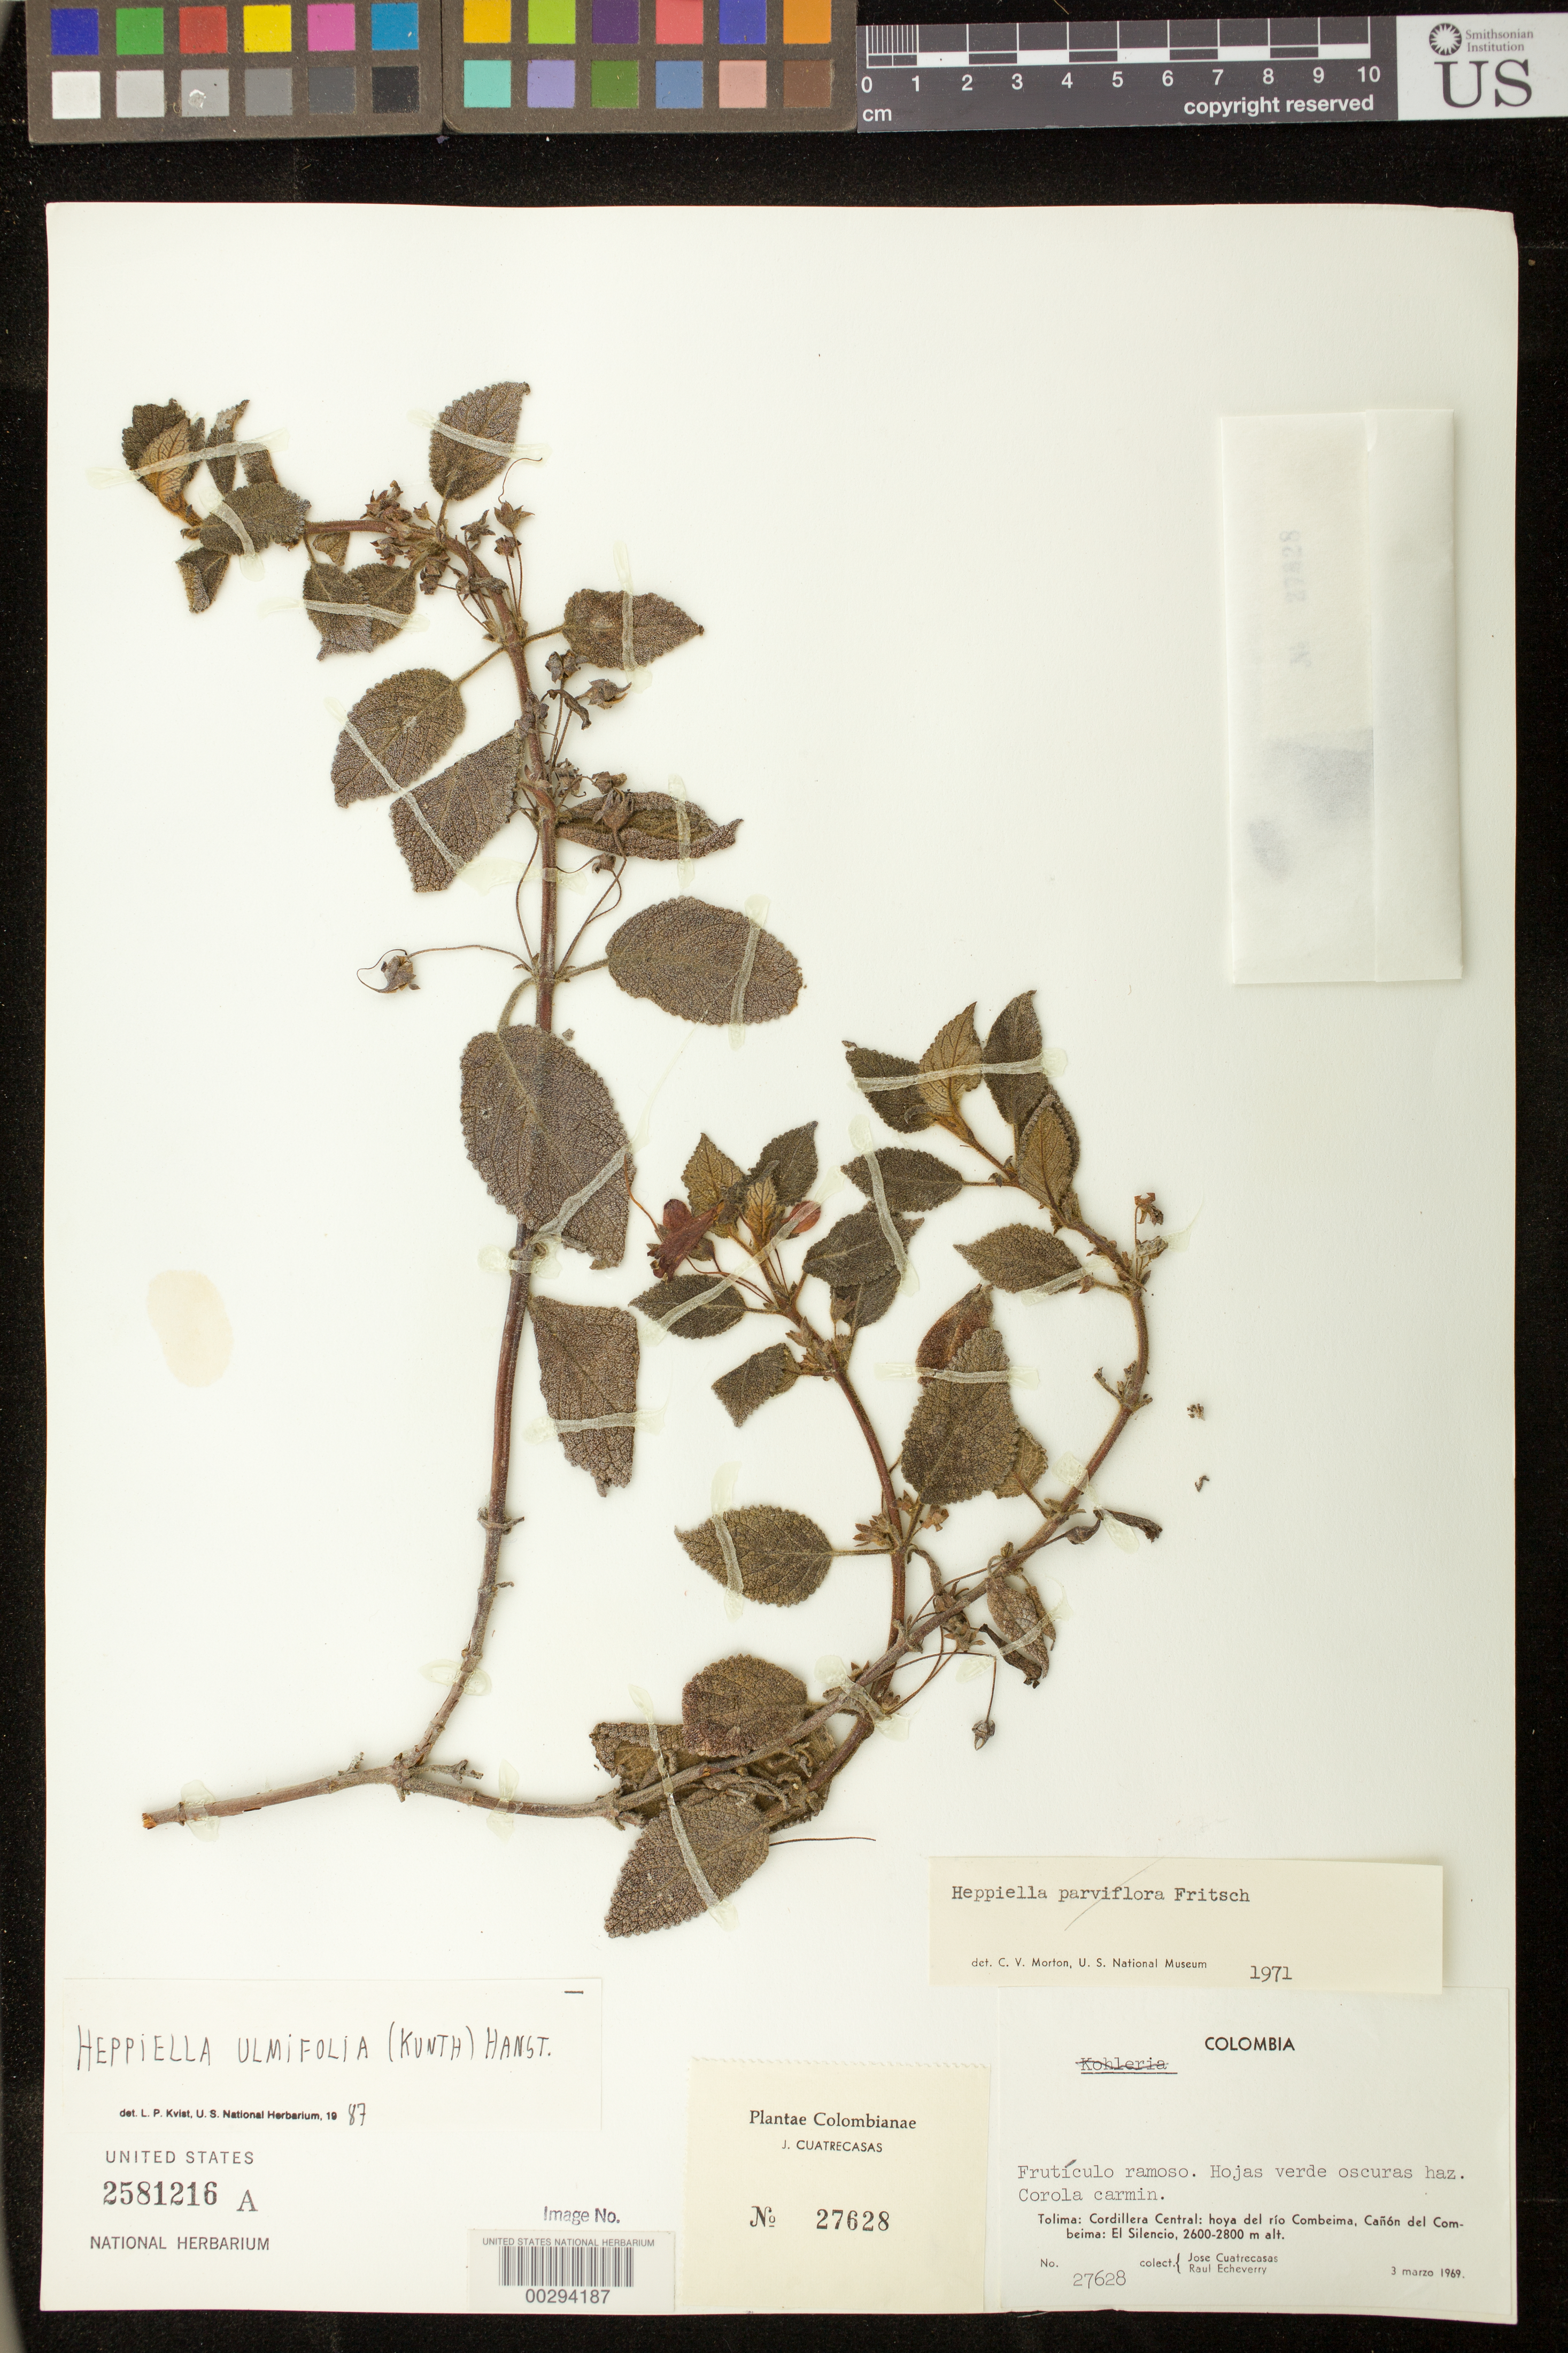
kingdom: Plantae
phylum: Tracheophyta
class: Magnoliopsida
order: Lamiales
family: Gesneriaceae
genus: Heppiella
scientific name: Heppiella ulmifolia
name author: (Kunth) Hanst.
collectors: J. Cuatrecasas & R. Echeverry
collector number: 27628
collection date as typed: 03 Mar 1969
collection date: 1969-03-03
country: Colombia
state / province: Tolima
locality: Cordillera Central, valley of Rio Combeima, Canon del Combeima, El Silencio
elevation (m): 2600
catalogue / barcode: US 2581216A